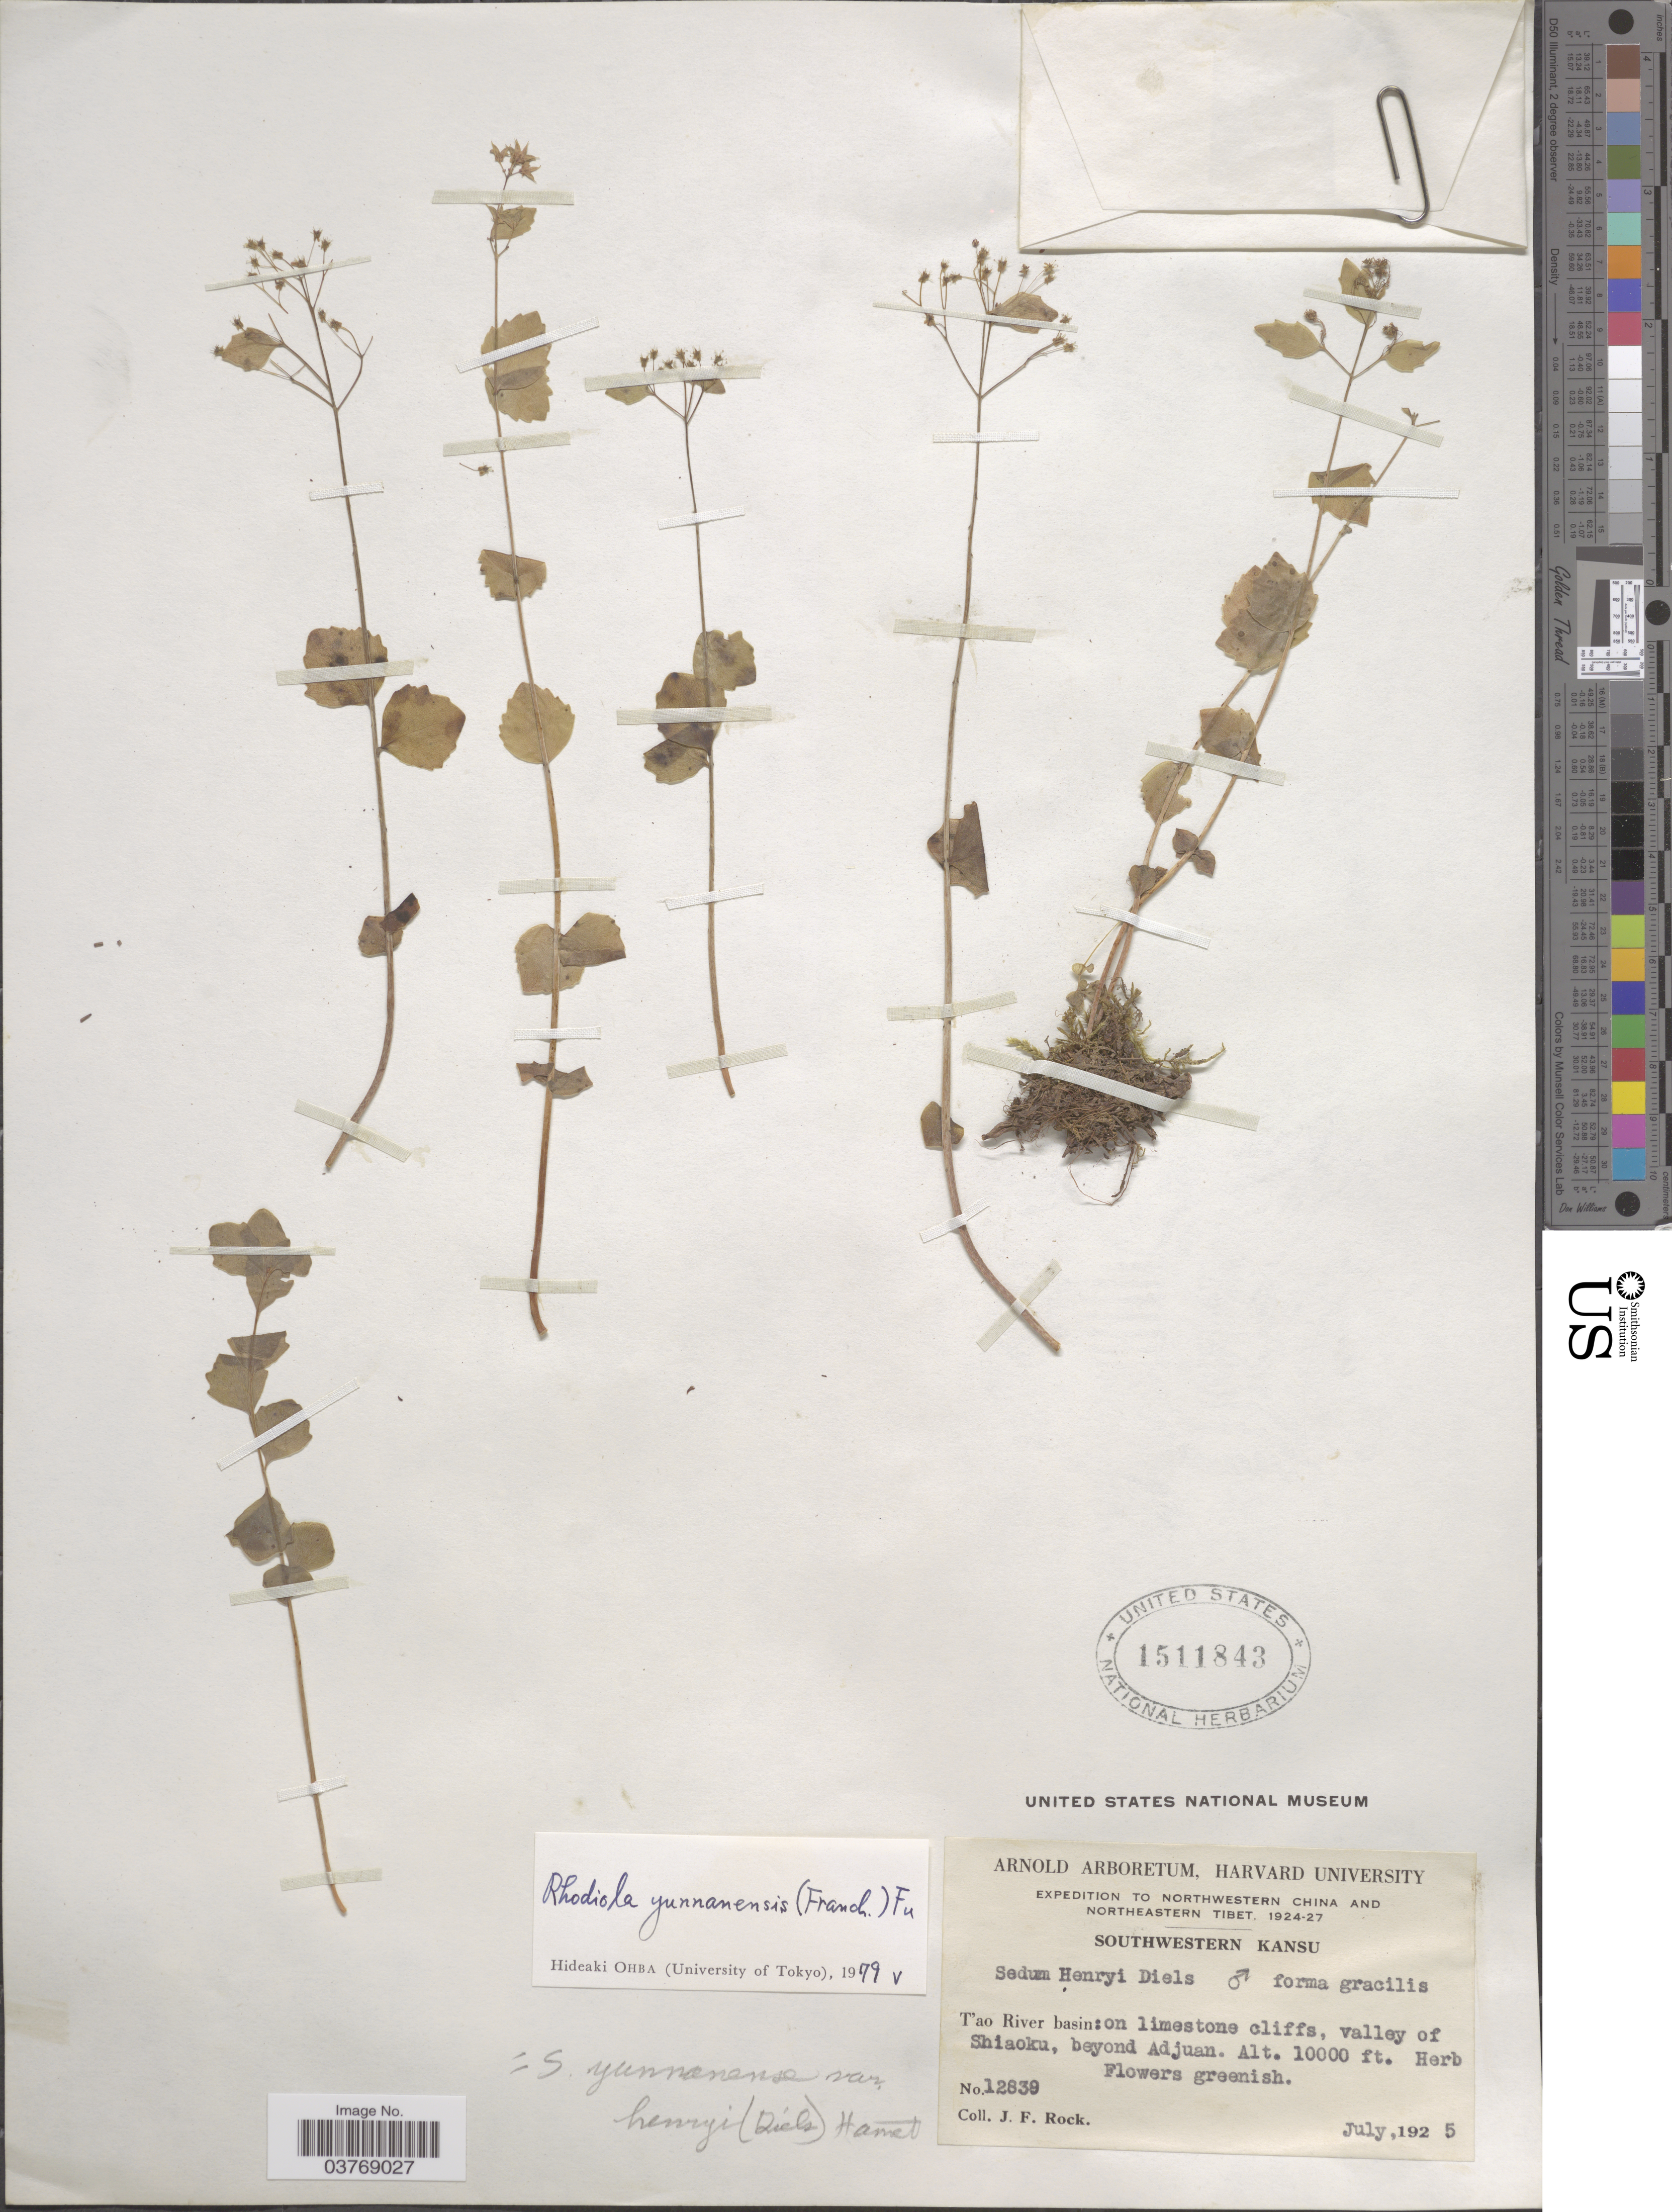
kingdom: Plantae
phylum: Tracheophyta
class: Magnoliopsida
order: Saxifragales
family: Crassulaceae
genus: Rhodiola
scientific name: Rhodiola yunnanensis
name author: (Franch.) S.H. Fu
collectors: J. Rock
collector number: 12839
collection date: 1925-07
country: China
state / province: Gansu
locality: Northwestern China and Northeastern Tibet. Southwestern Kansu. T'ao River basin: on limestone cliffs, valley of Shiaoku, beyond Adjuan.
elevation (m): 3048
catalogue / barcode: US 1511843